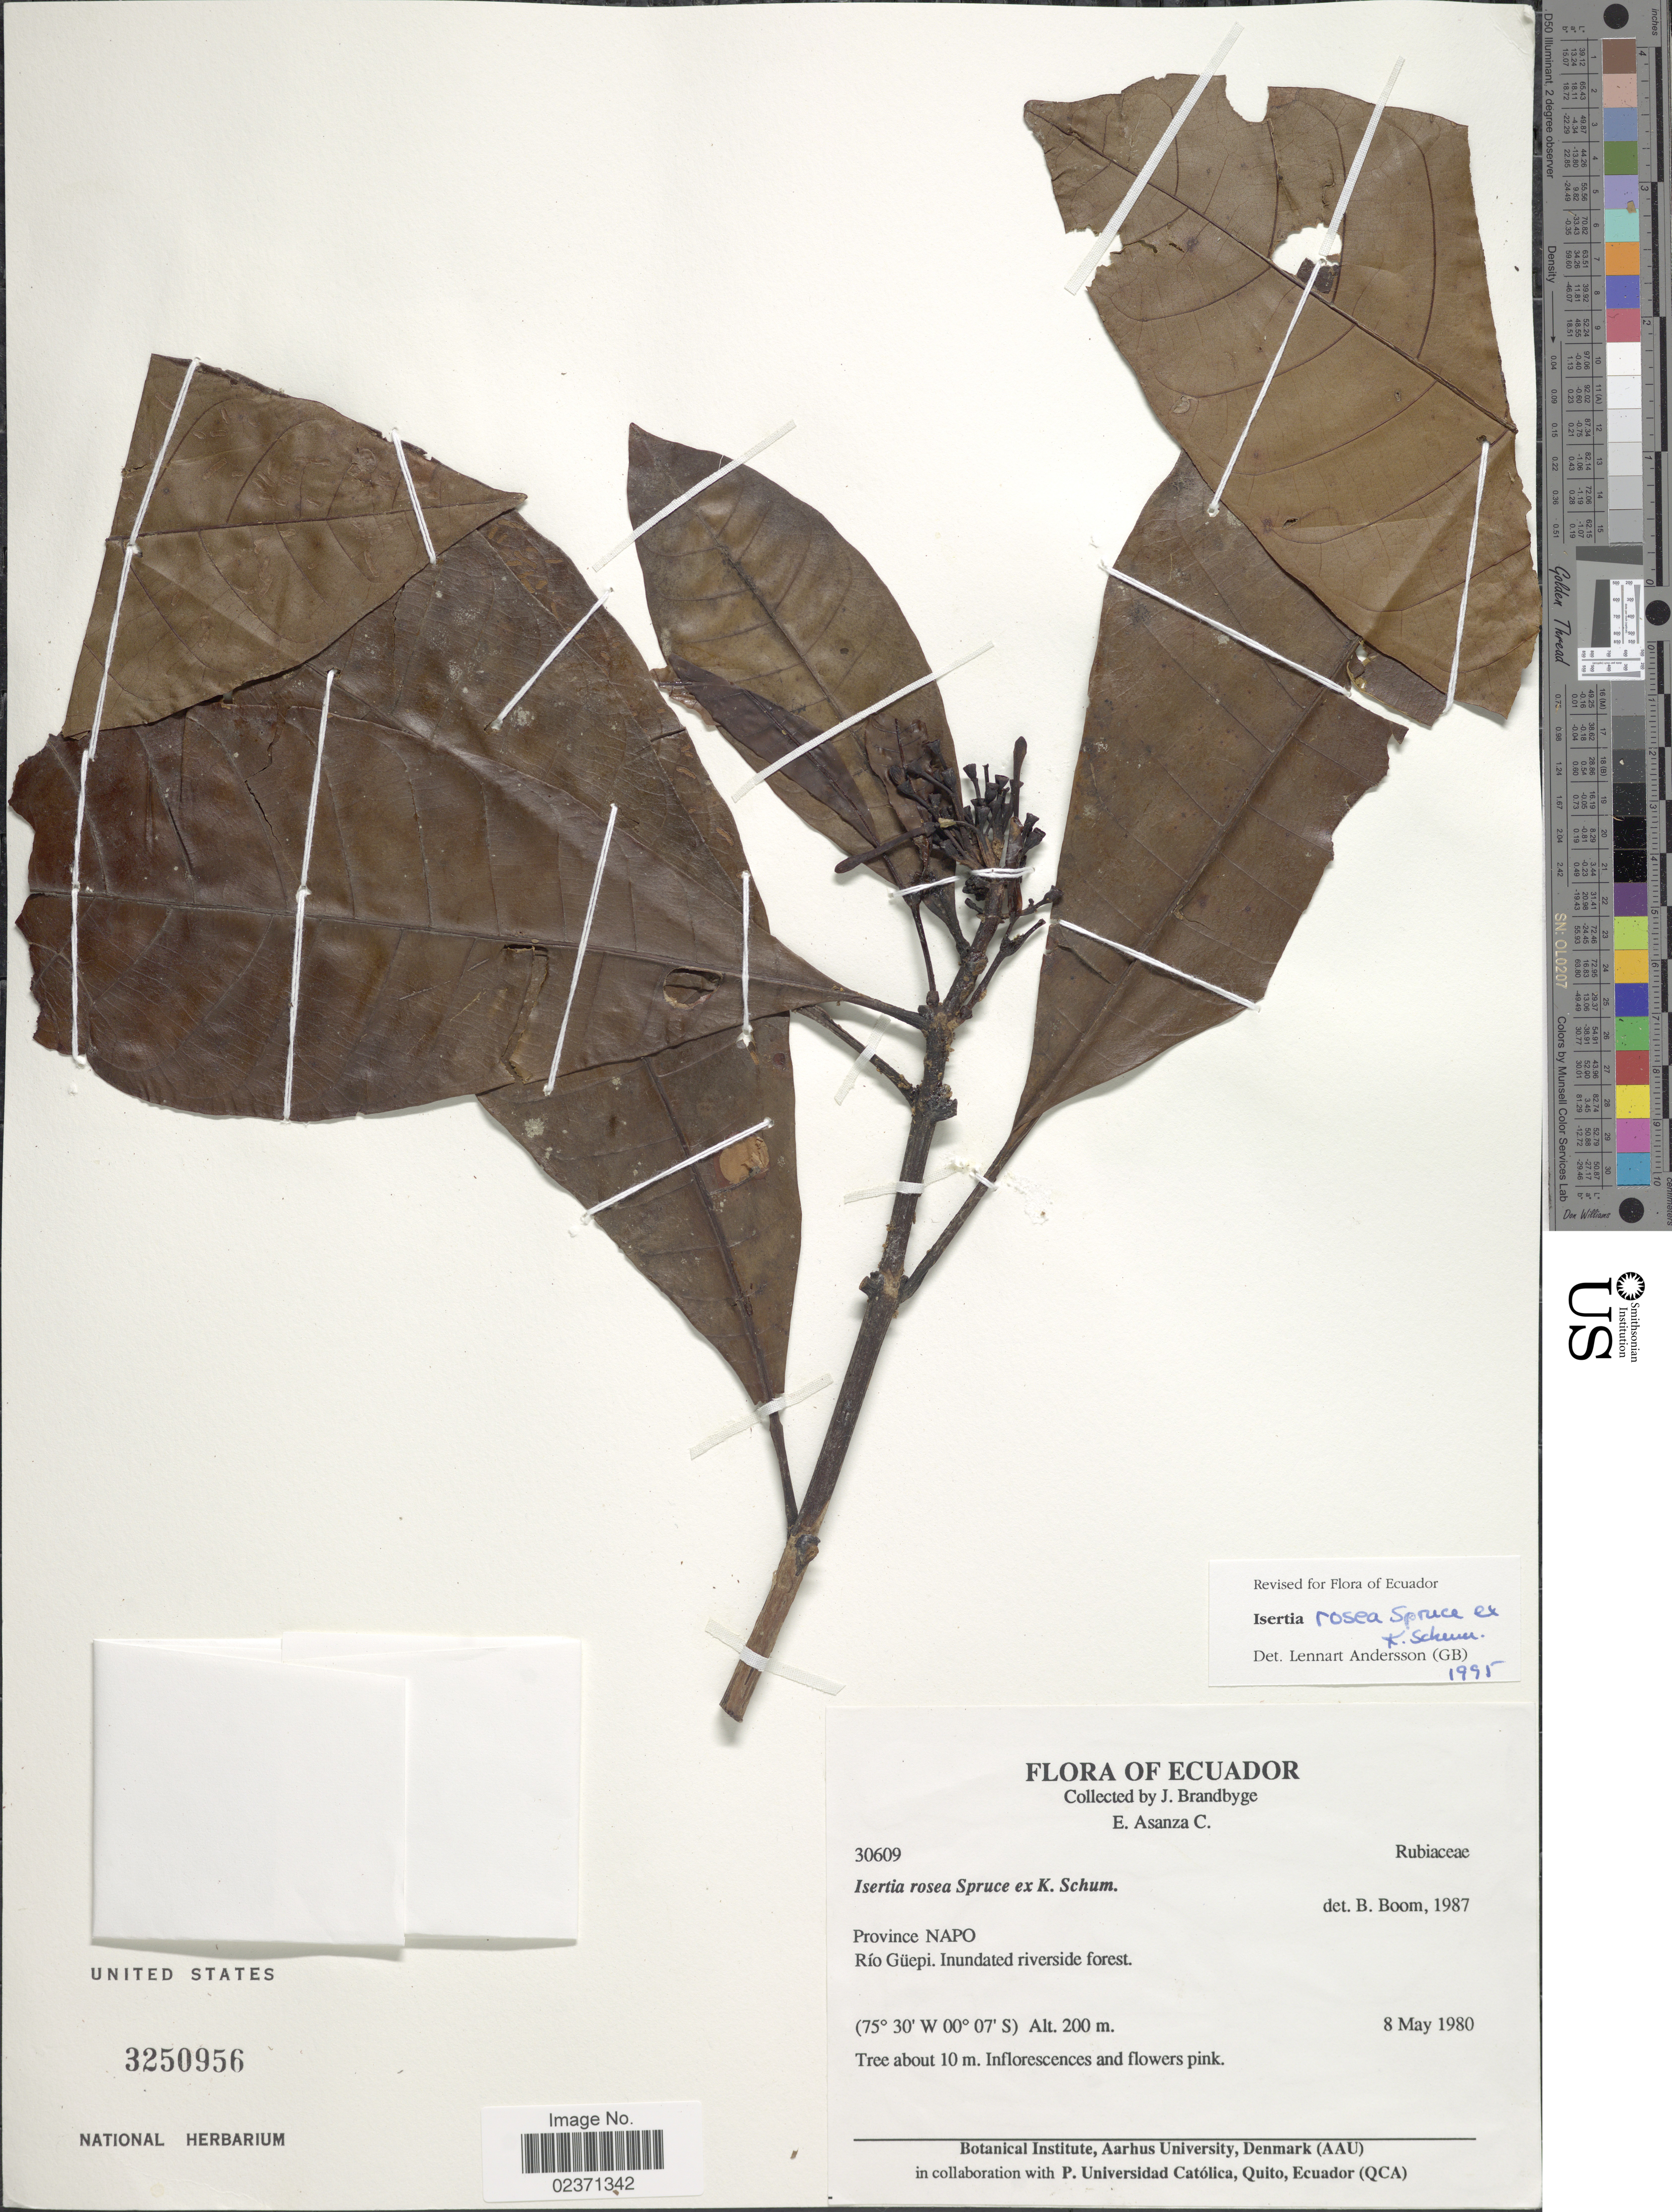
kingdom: Plantae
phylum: Tracheophyta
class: Magnoliopsida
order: Gentianales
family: Rubiaceae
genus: Isertia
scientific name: Isertia rosea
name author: Spruce ex K. Schum.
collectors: J. Brandbyge & E. Asanza C.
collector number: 30609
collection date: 1980-05-08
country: Ecuador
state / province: Napo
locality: Province Napo. Rio Guepi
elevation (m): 200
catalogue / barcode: US 3250956